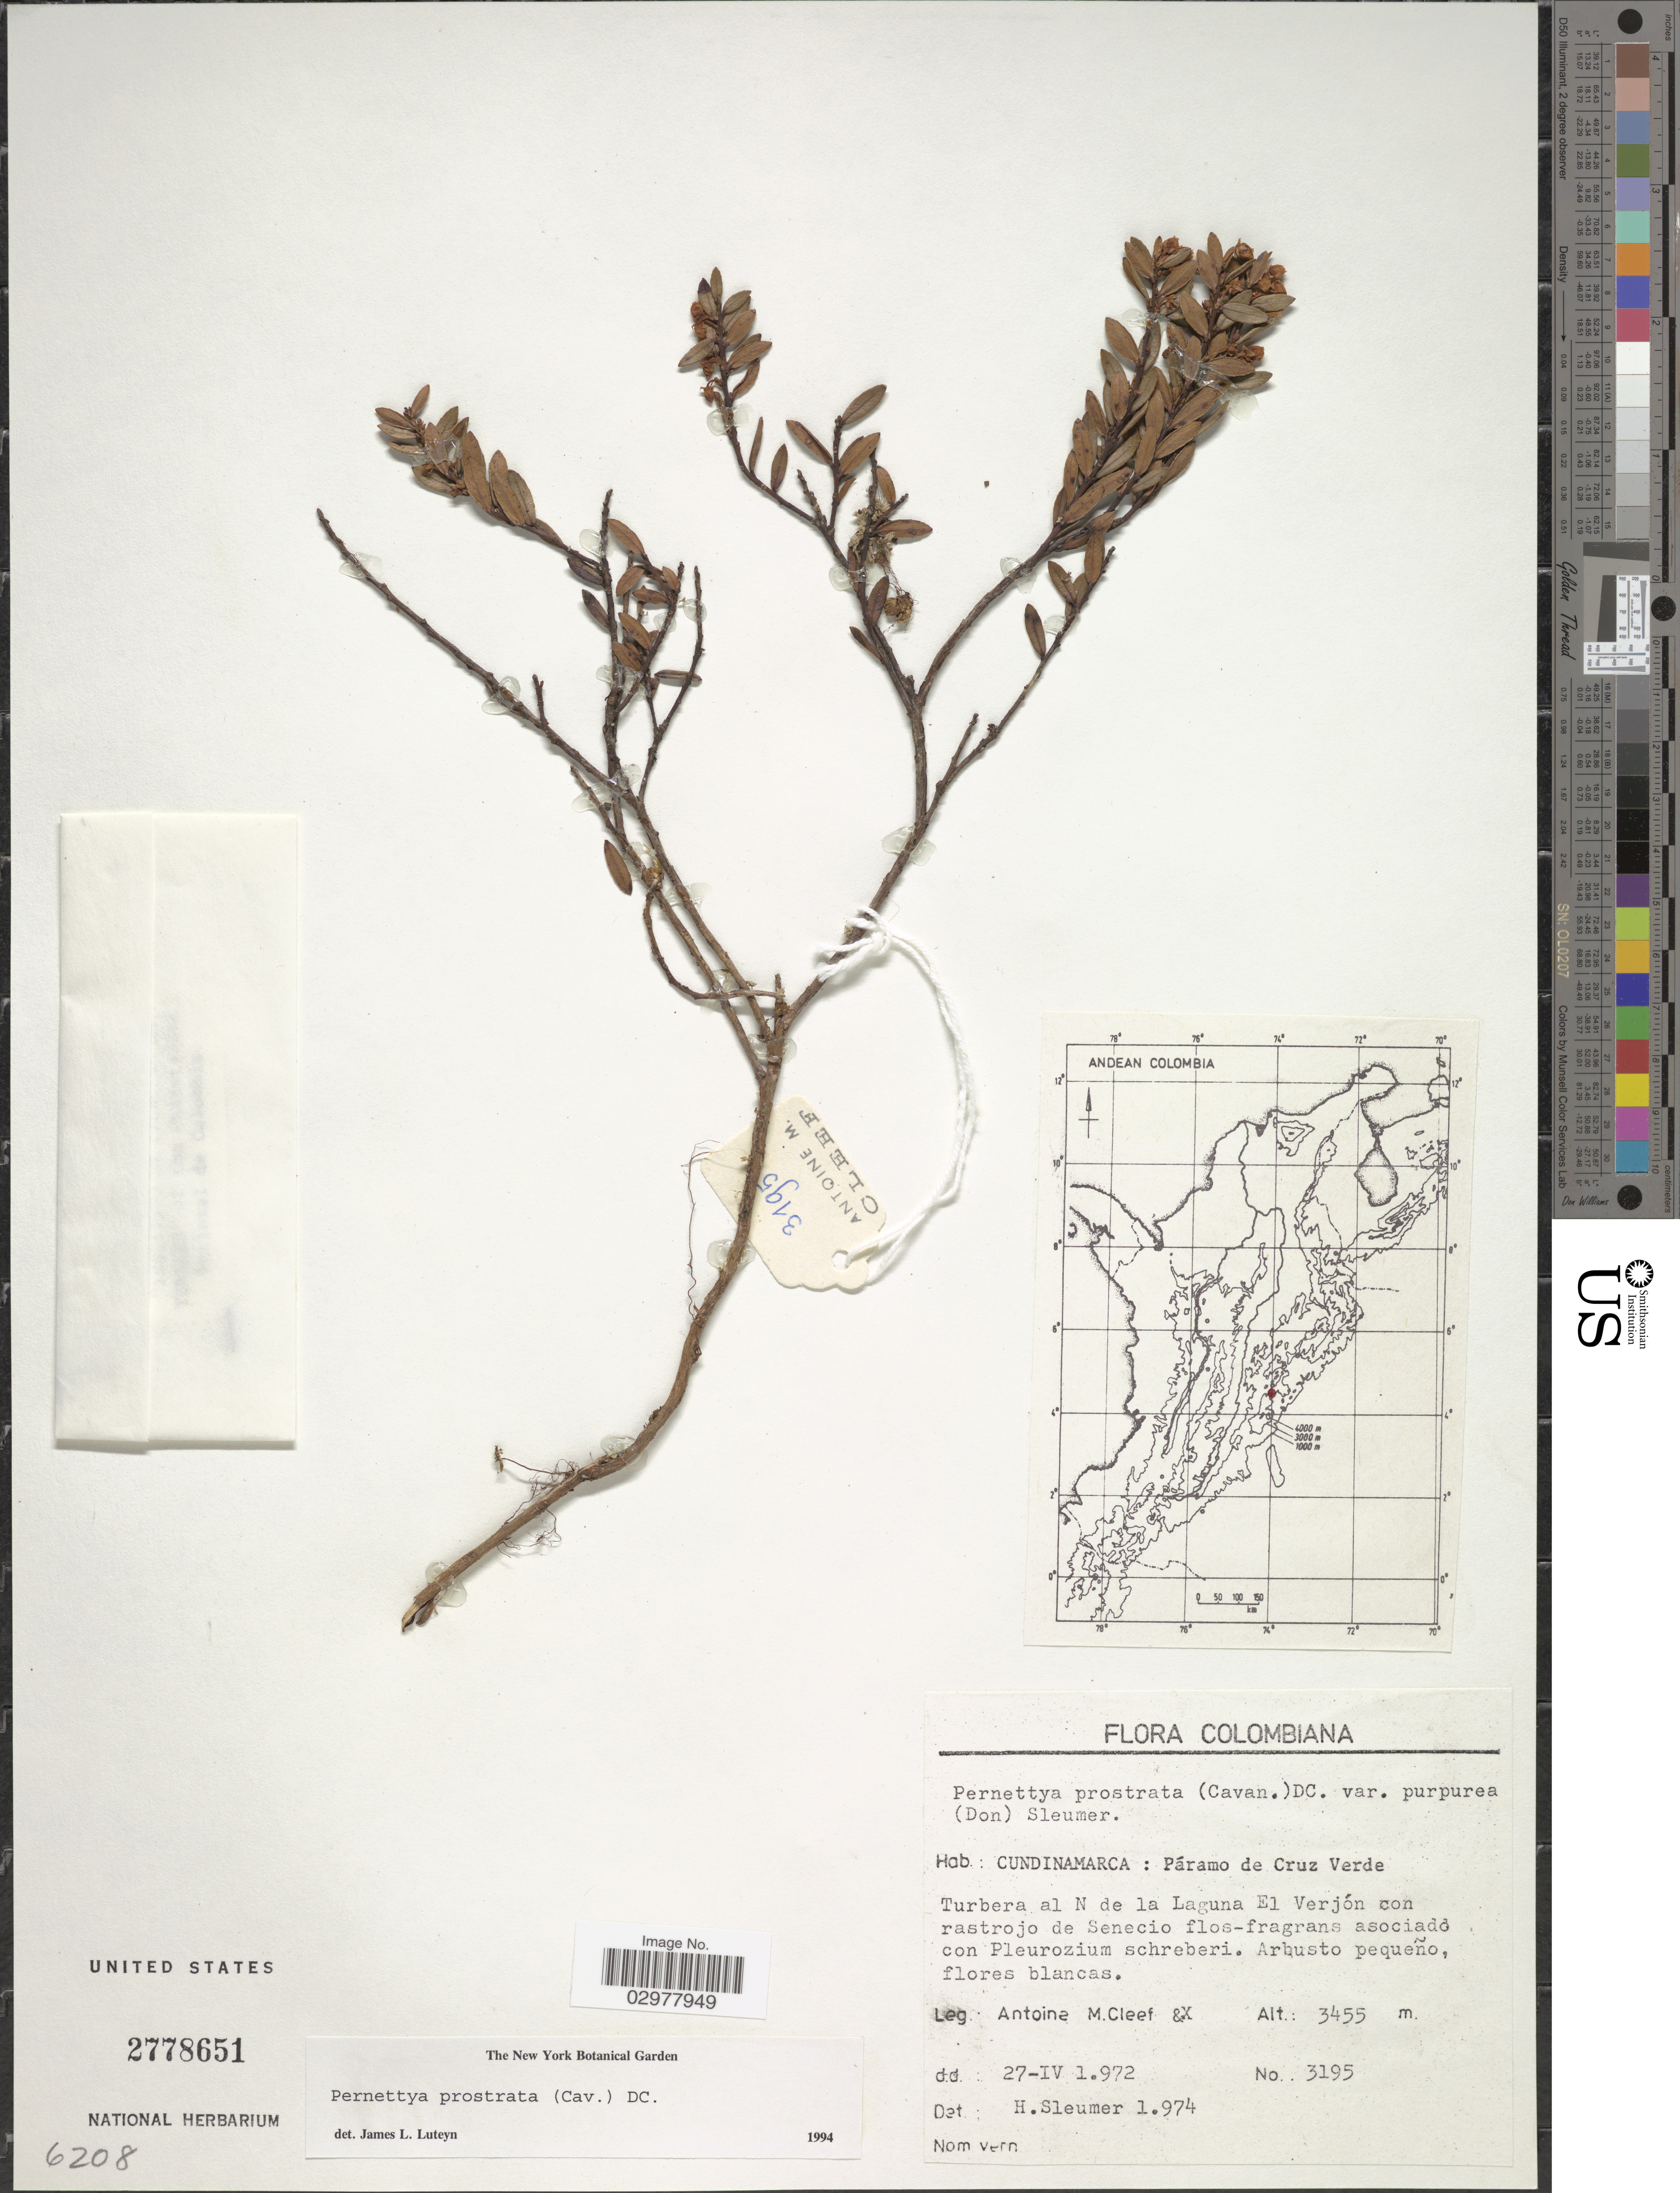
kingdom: Plantae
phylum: Tracheophyta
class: Magnoliopsida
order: Ericales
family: Ericaceae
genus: Pernettya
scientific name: Pernettya prostrata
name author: (Cav.) DC.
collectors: A. M. Cleef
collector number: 3195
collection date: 1972-04-27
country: Colombia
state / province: Cundinamarca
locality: Páramo de Cruz Verde. Turbera al N de la Laguna El Verjón con rastrojo de Senecio.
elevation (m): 3455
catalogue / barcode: US 2778651